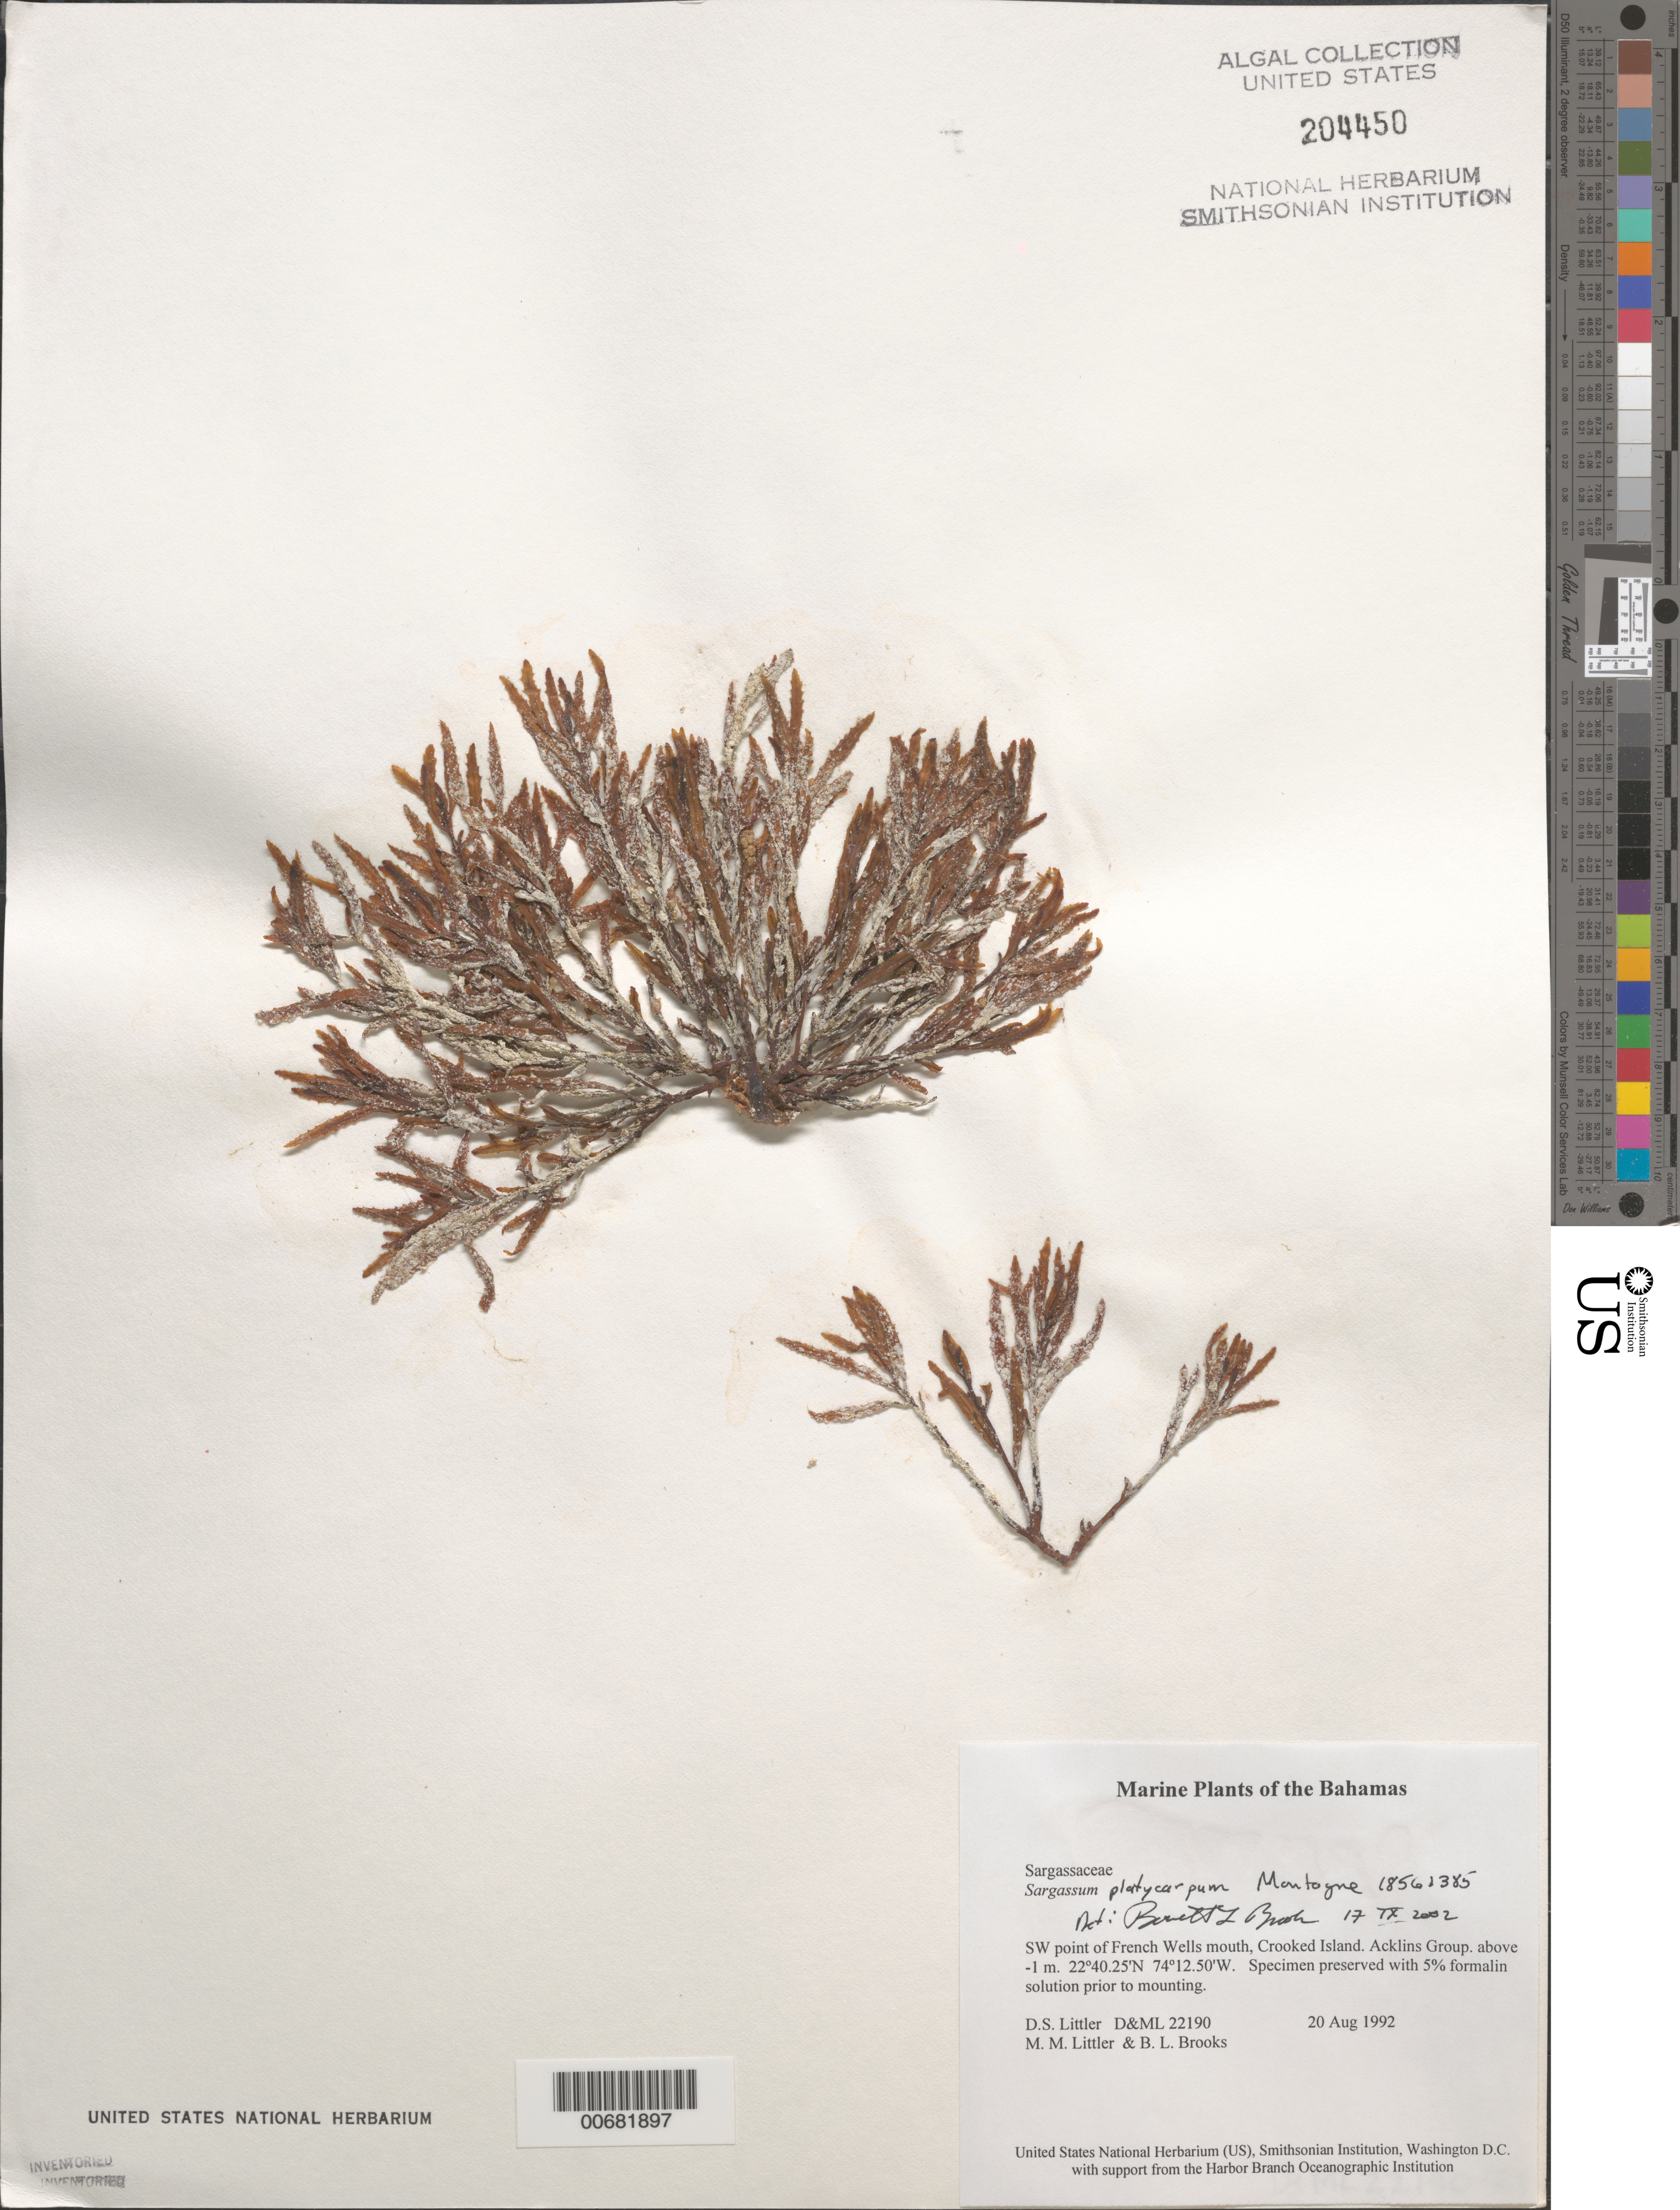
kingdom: Chromista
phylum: Ochrophyta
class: Phaeophyceae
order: Fucales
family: Sargassaceae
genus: Sargassum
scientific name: Sargassum platycarpum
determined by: Brooks, B. L., (BOT), Smithsonian Institution - National Museum of Natural History (UNITED STATES)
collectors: D. S. Littler, M. M. Littler & B. Brooks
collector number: D&ML 22190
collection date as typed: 20 Aug 1992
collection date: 1992-08-20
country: Bahamas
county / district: Crooked Island District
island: Crooked Island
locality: Southwest point of French Wells mouth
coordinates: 22 40.25' N, 74 12.50' W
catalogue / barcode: US 204450